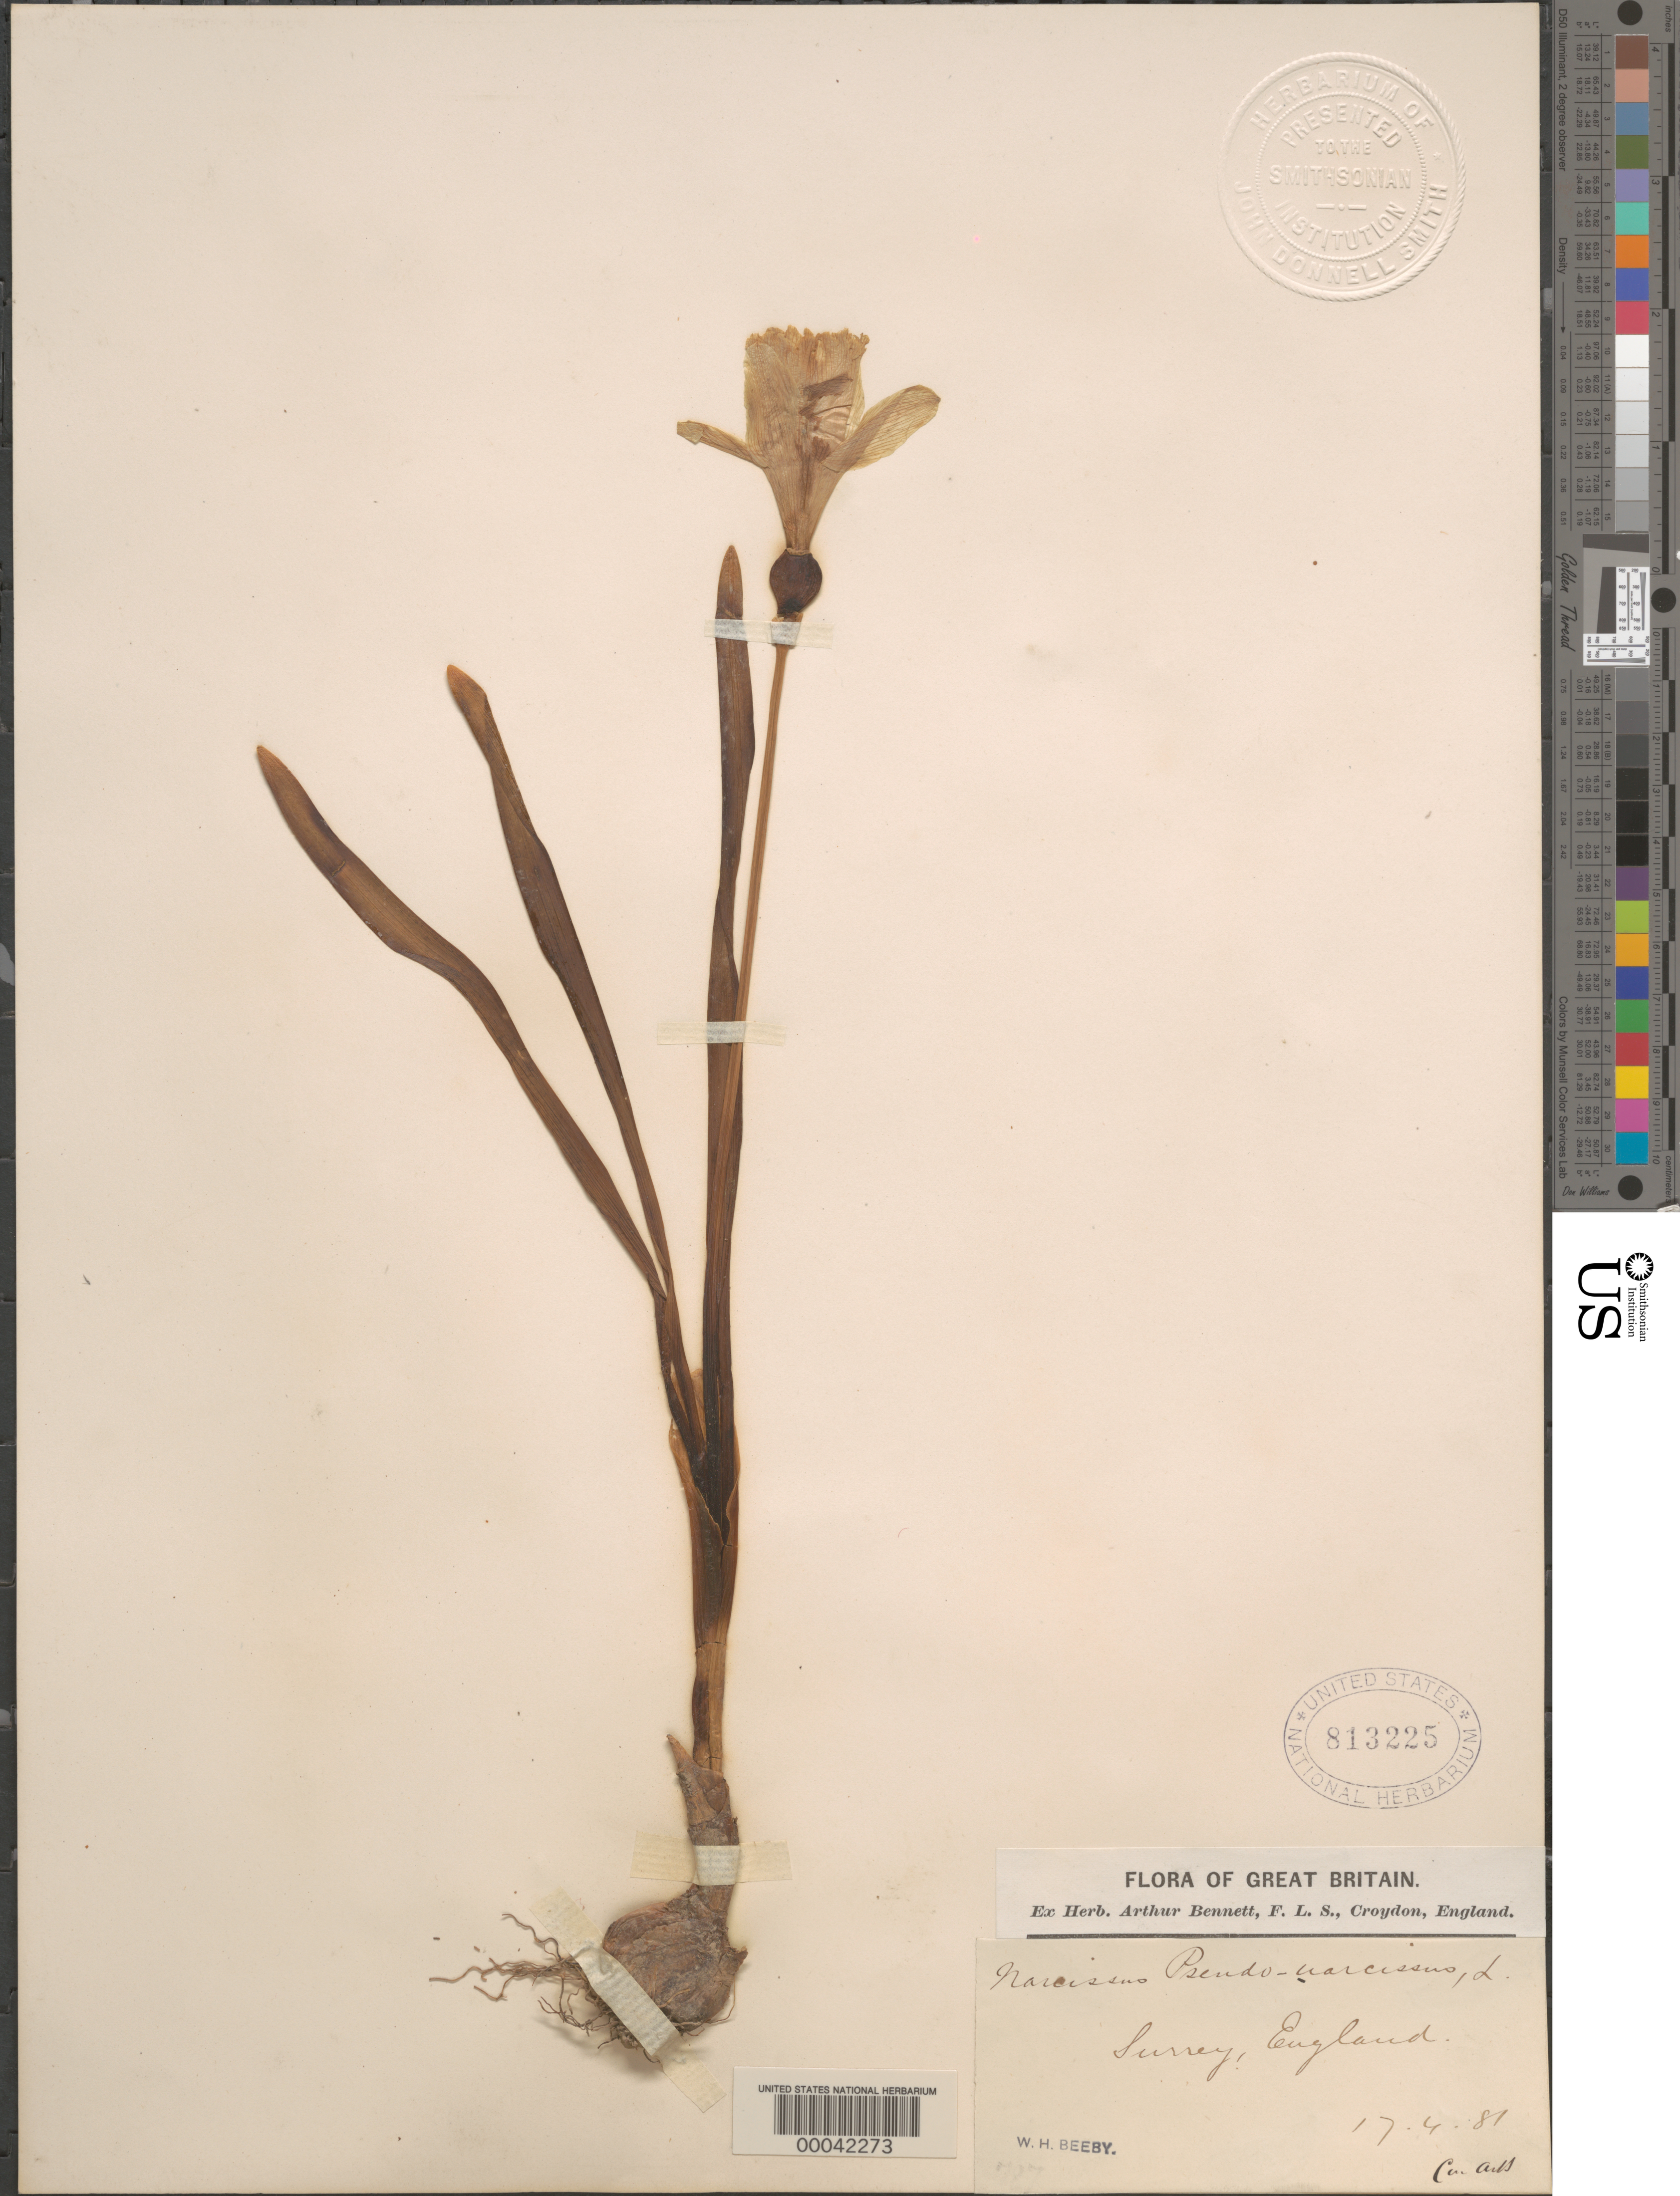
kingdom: Plantae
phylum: Tracheophyta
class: Liliopsida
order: Asparagales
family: Amaryllidaceae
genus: Narcissus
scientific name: Narcissus pseudonarcissus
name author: L.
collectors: W. Beeby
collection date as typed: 17 Apr 1881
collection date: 1881-04-17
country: United Kingdom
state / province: England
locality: Surry. [surrey?]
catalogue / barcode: US 813225